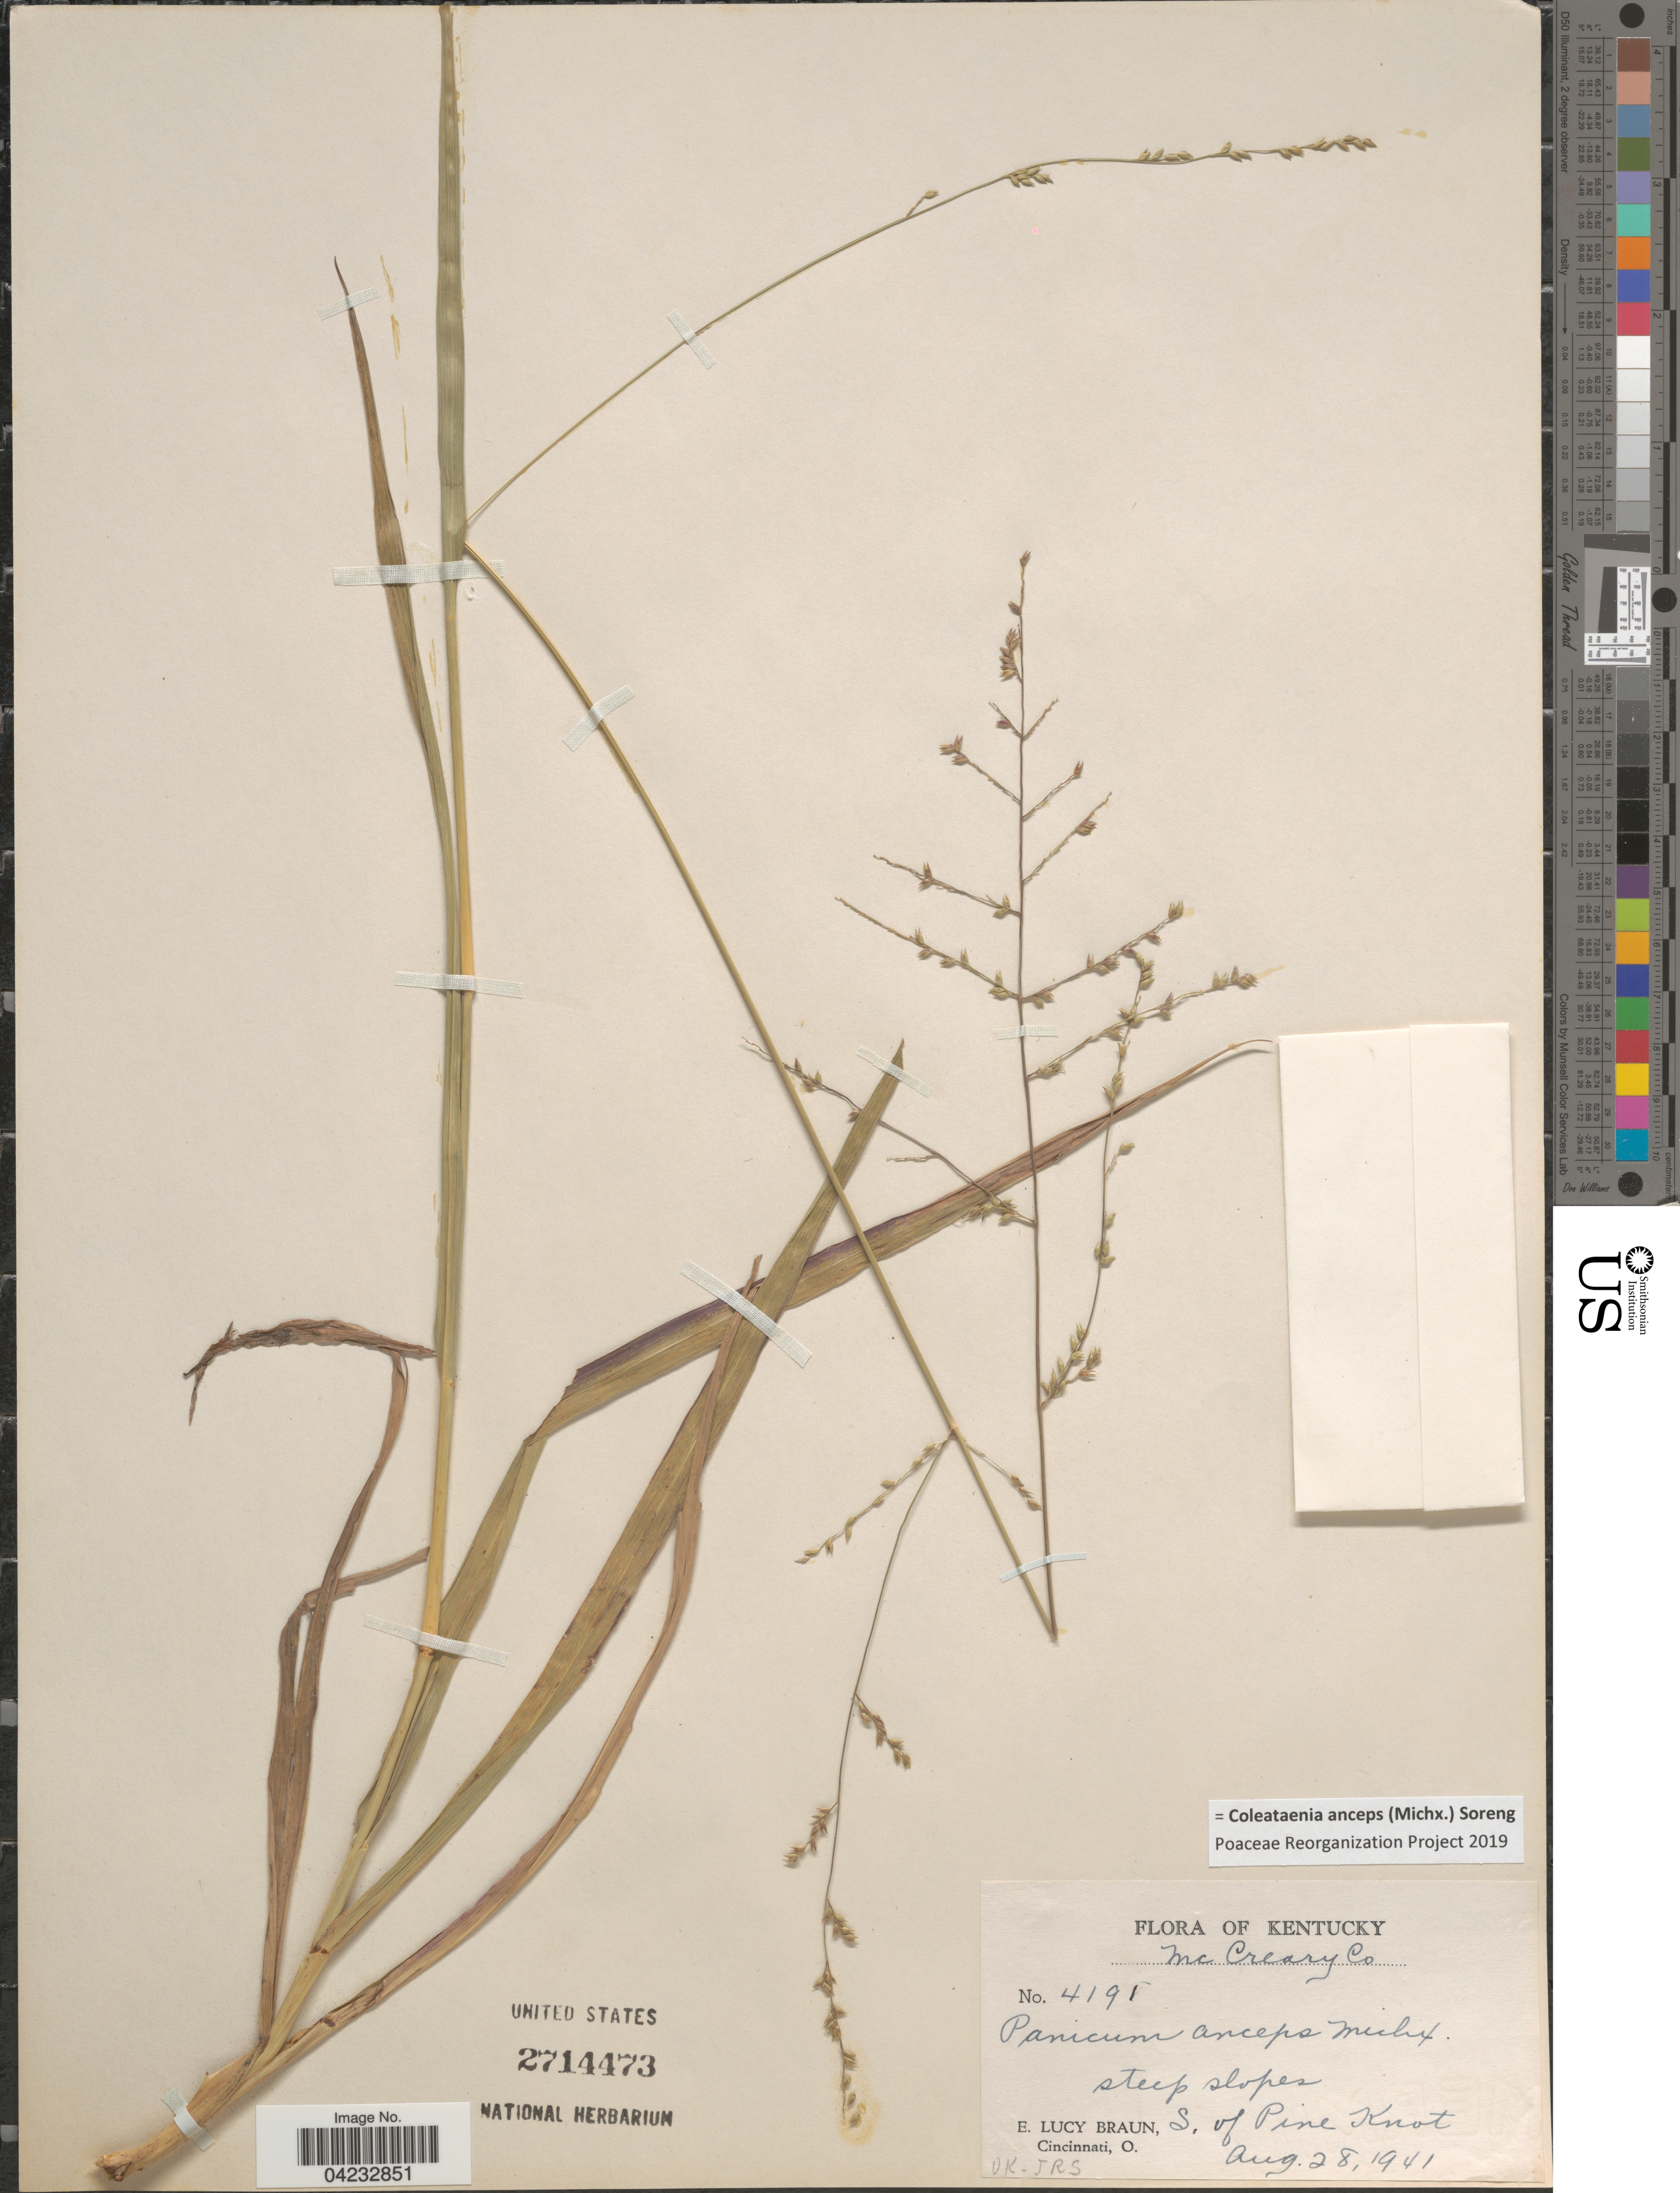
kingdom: Plantae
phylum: Tracheophyta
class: Liliopsida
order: Poales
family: Poaceae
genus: Coleataenia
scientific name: Coleataenia anceps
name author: (Michx.) Soreng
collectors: E. L. Braun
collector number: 4191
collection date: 1941-08-28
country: United States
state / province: Kentucky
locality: McCreary Co. Steep slopes. S. of Pine Knot.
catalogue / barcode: US 2714473